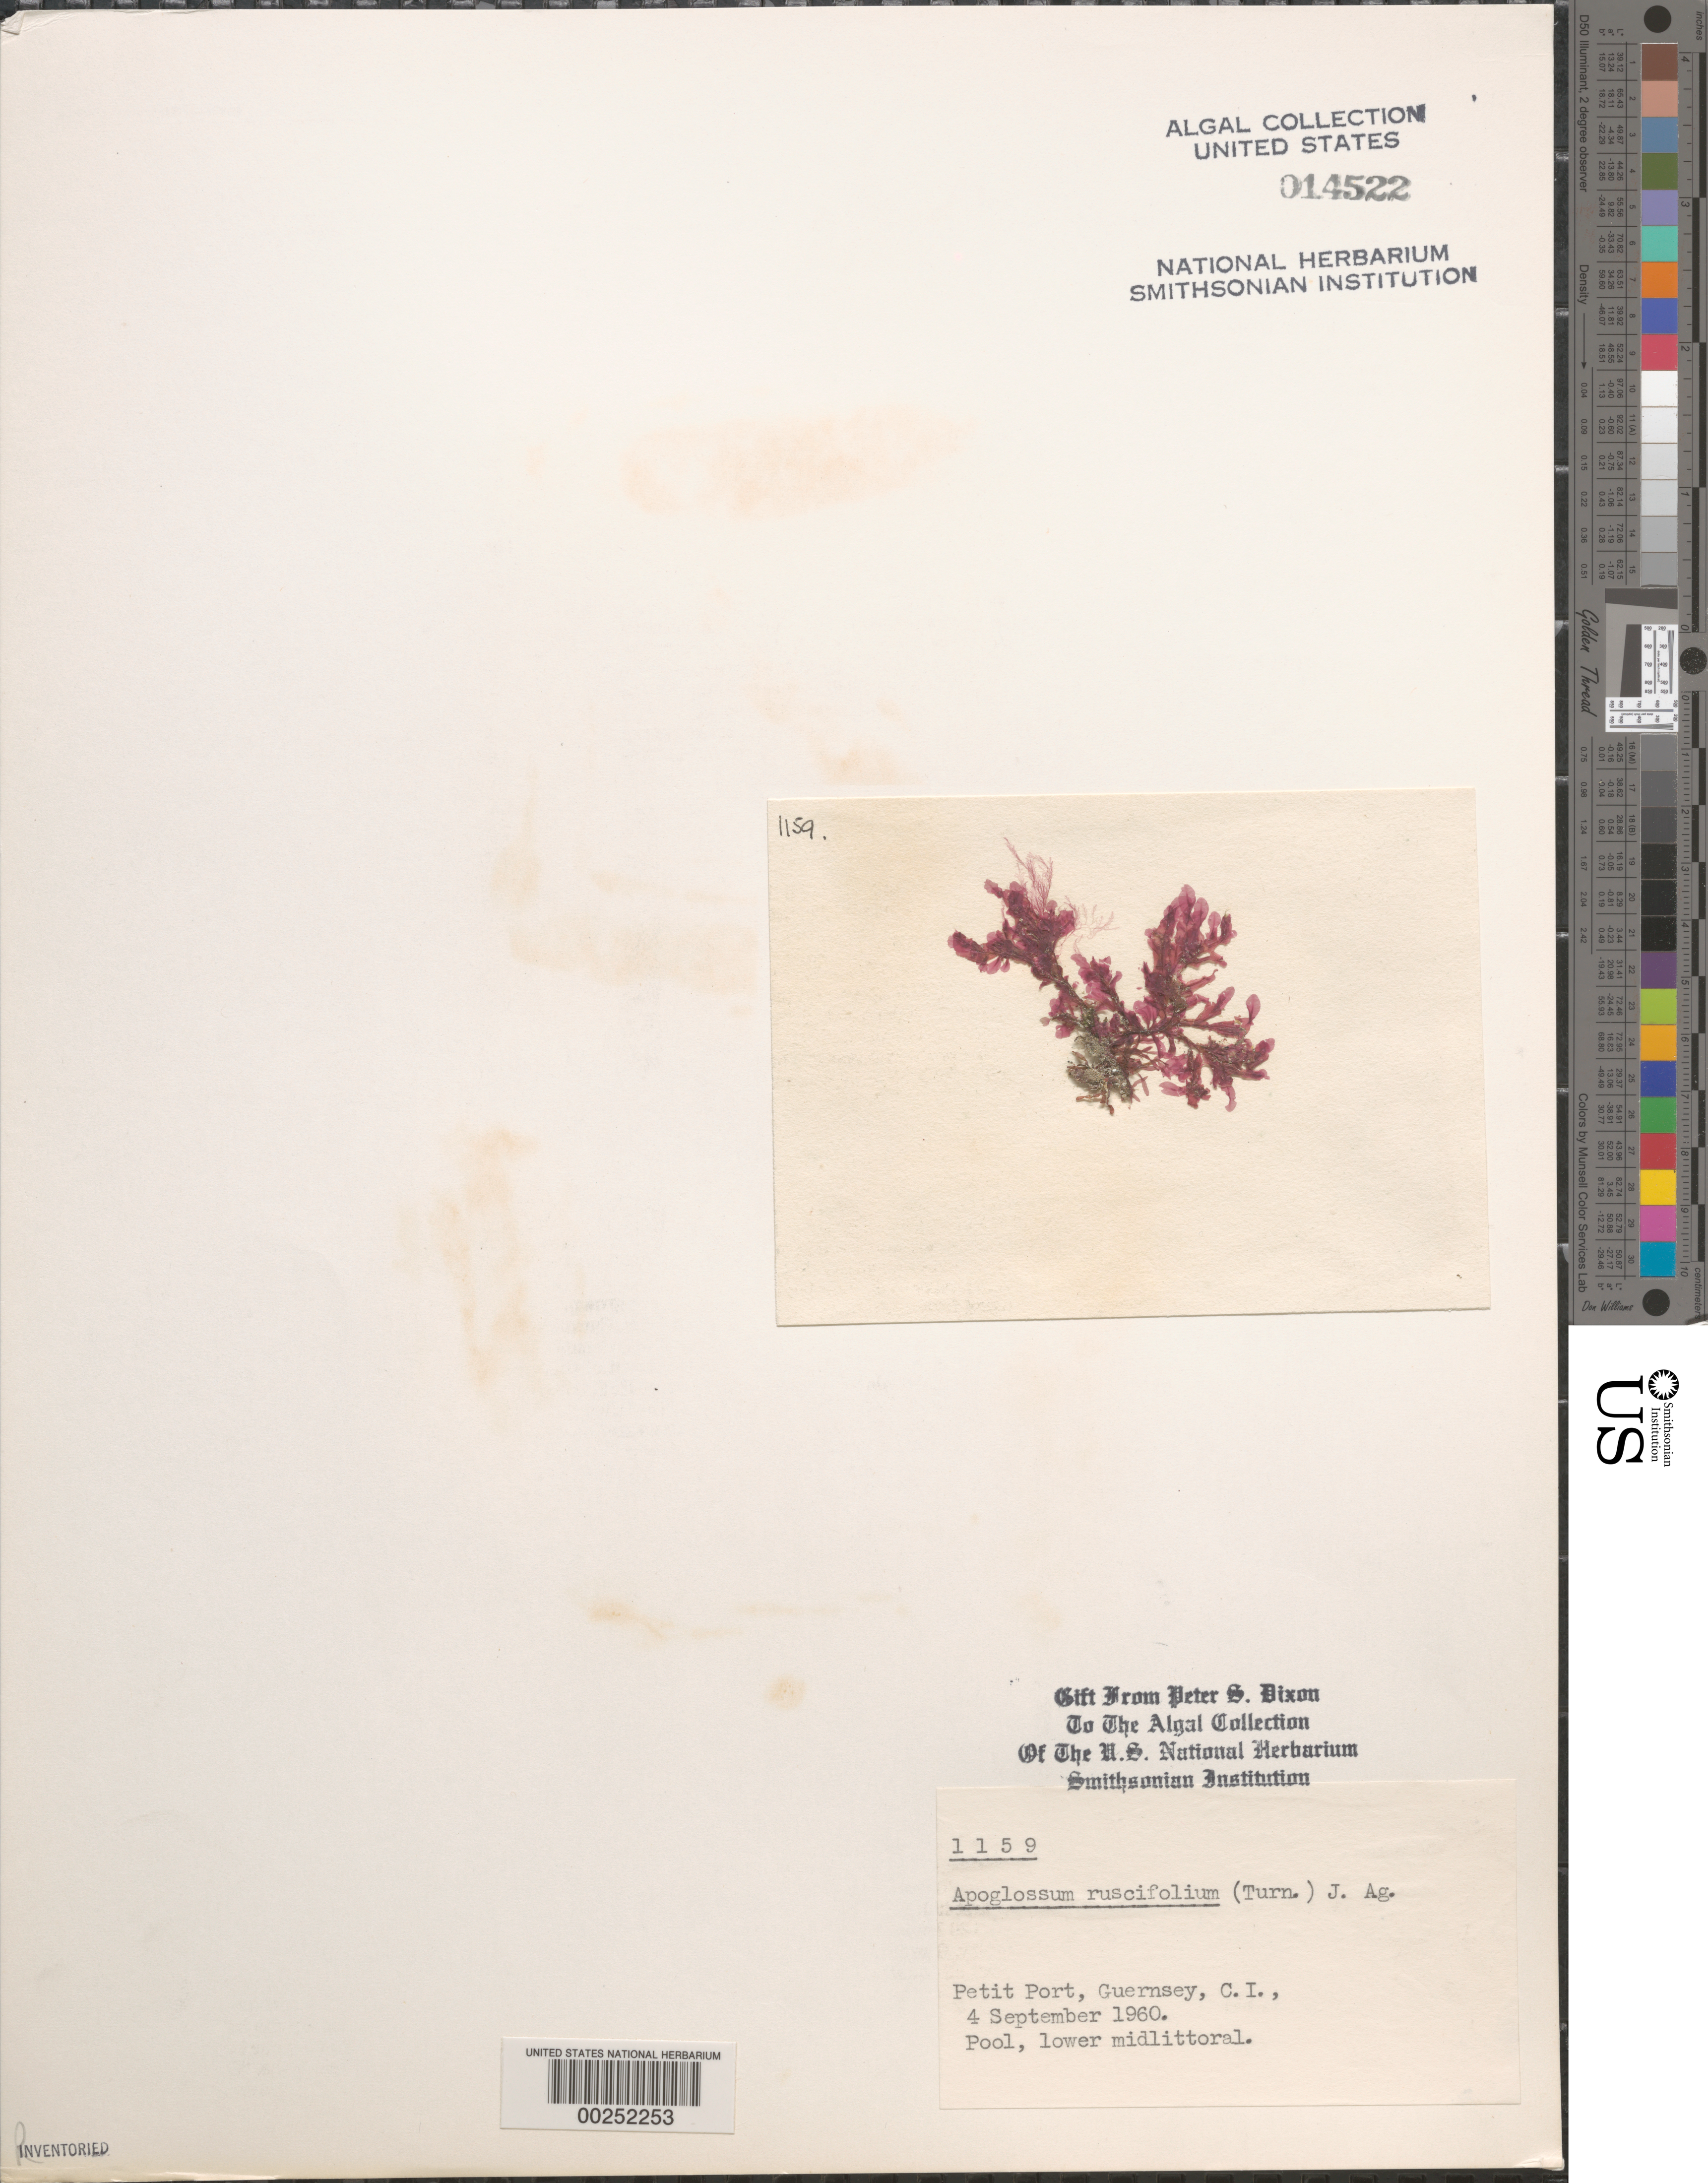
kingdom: Plantae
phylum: Rhodophyta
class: Florideophyceae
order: Ceramiales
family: Delesseriaceae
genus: Apoglossum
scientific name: Apoglossum ruscifolium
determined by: Dixon, P. S.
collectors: P. S. Dixon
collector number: PSD 1159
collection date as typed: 04 Sep 1960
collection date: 1960-09-04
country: United Kingdom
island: Guernsey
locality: Petit Port. Bailiwick of Guernsey.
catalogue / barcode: US 14522